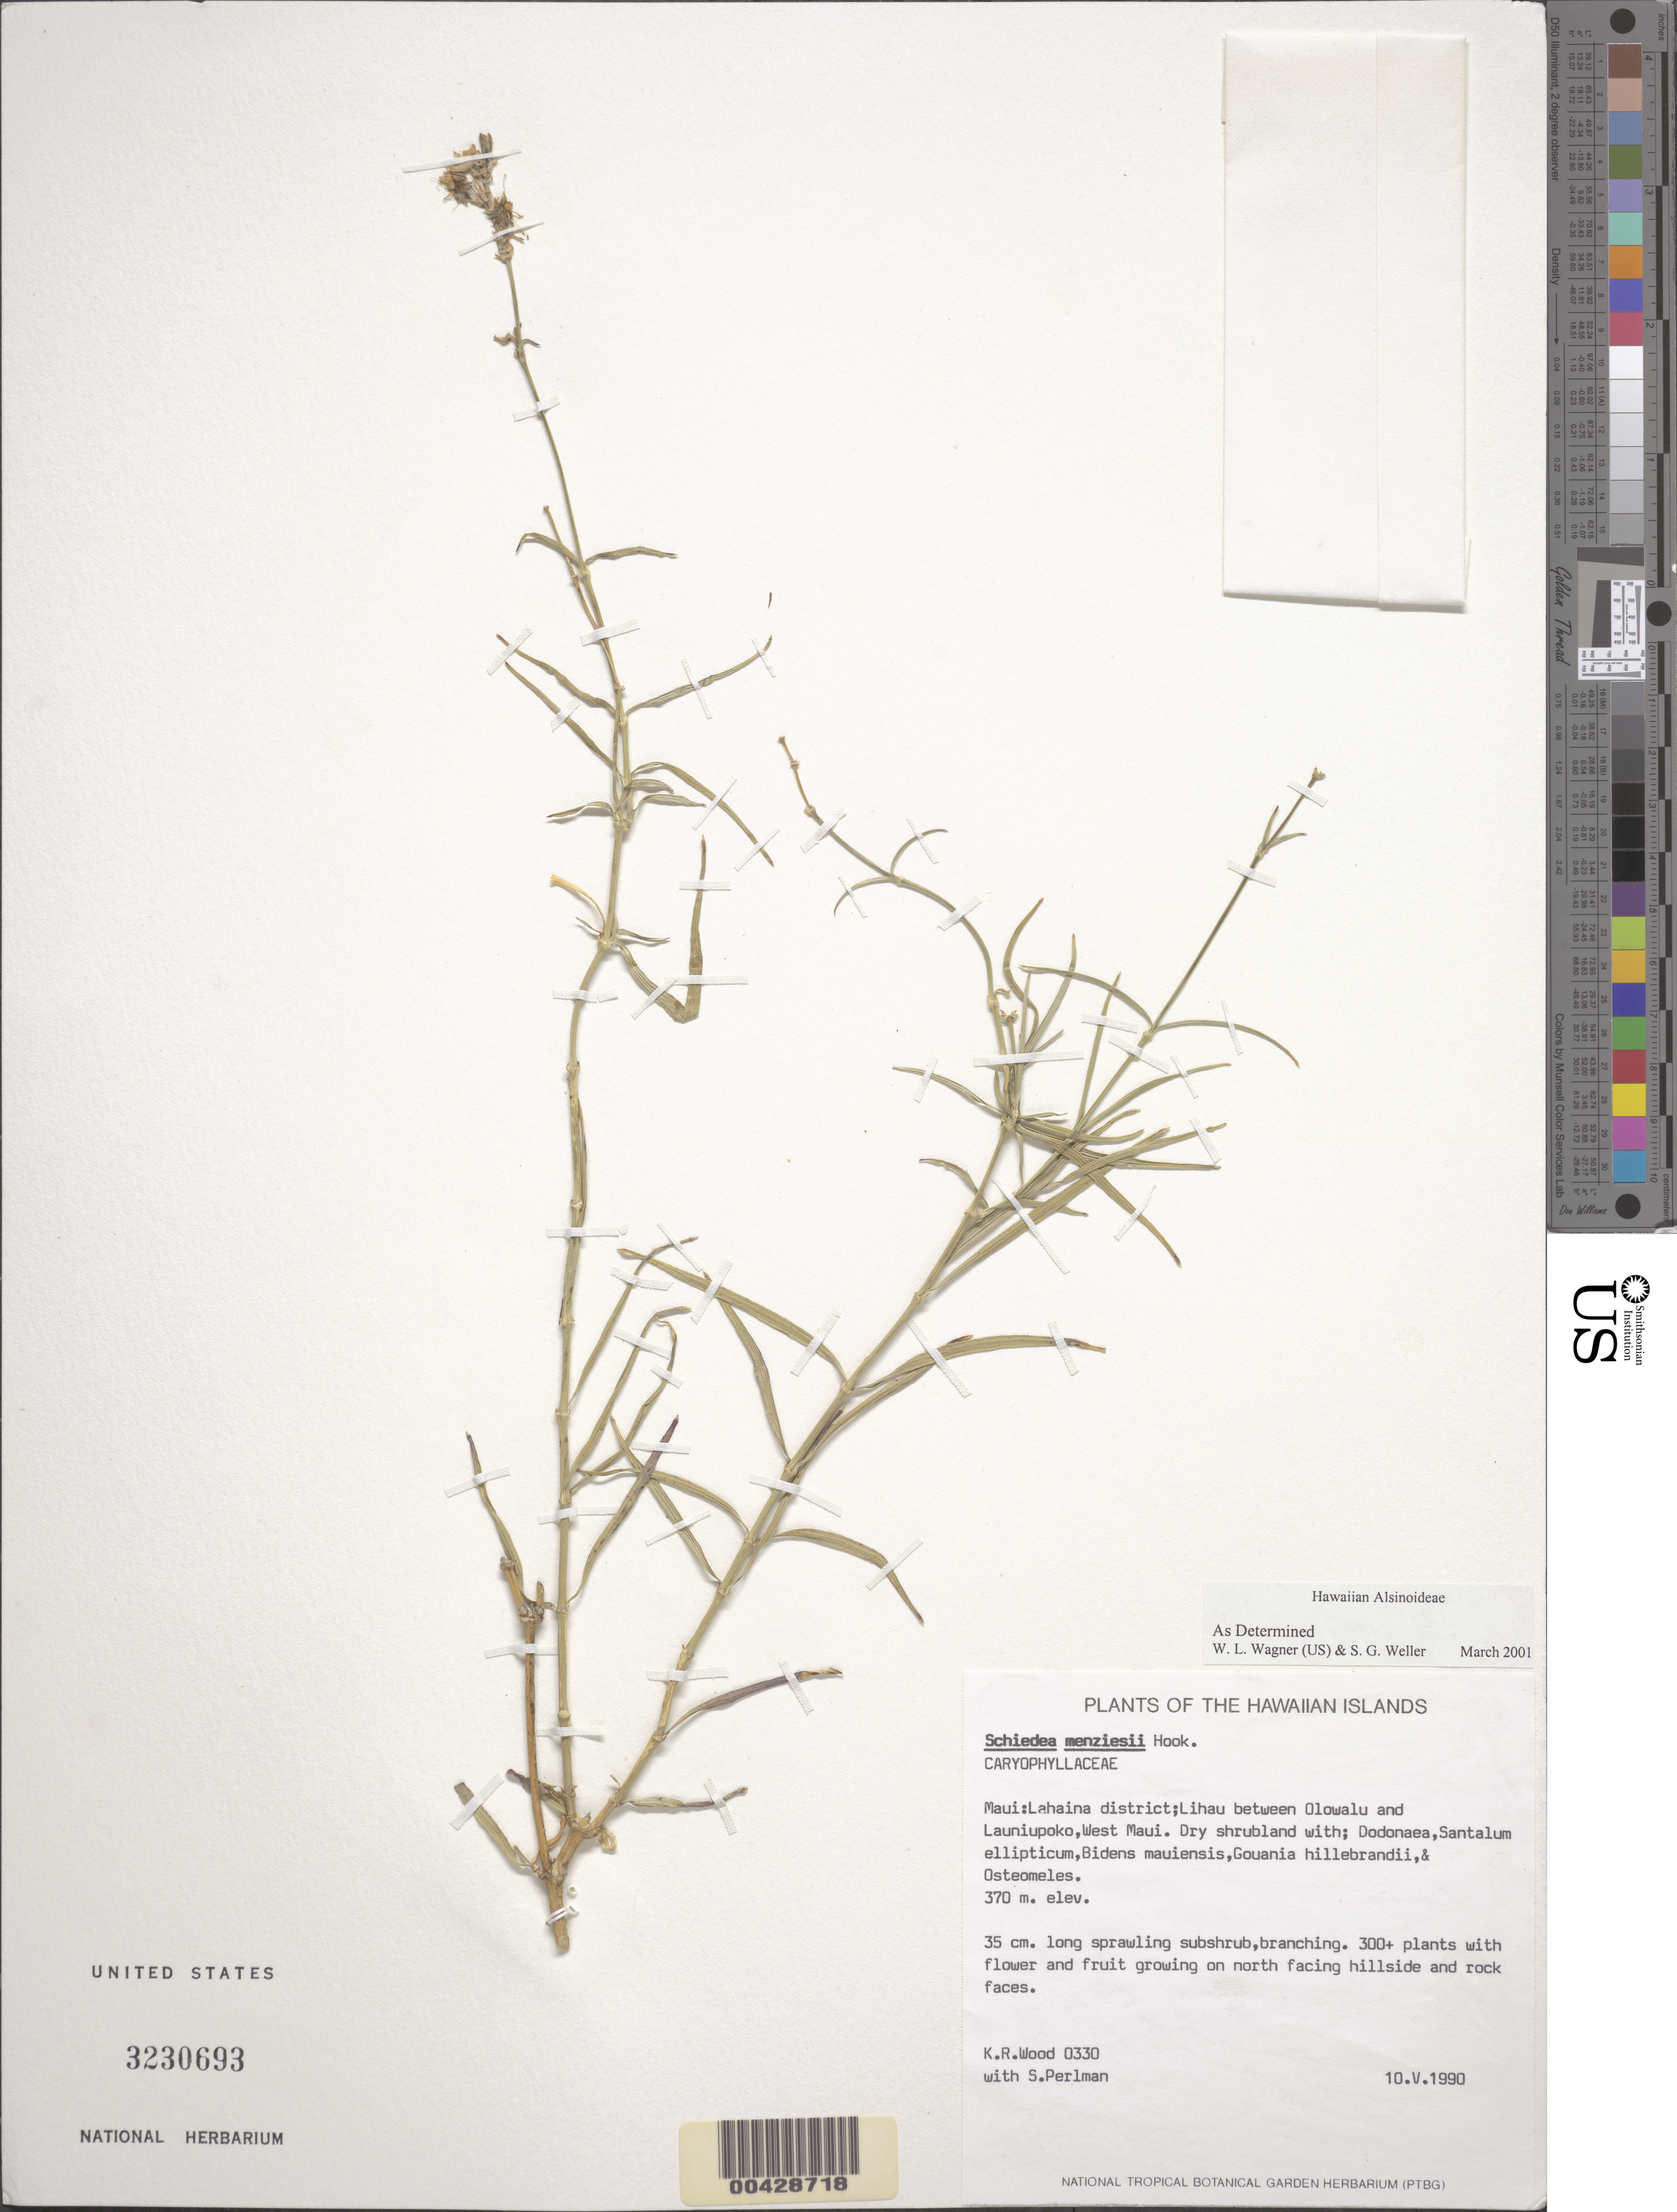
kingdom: Plantae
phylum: Tracheophyta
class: Magnoliopsida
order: Caryophyllales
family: Caryophyllaceae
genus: Schiedea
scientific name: Schiedea menziesii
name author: Hook.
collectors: K. R. Wood & S. P. Perlman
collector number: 0330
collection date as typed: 10 May 1990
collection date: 1990-05-10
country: United States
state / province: Hawaii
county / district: Maui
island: Maui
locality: Lahaina district; Lihau between Olowalu and Launiupoko, West Maui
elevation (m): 370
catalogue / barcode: US 3230693